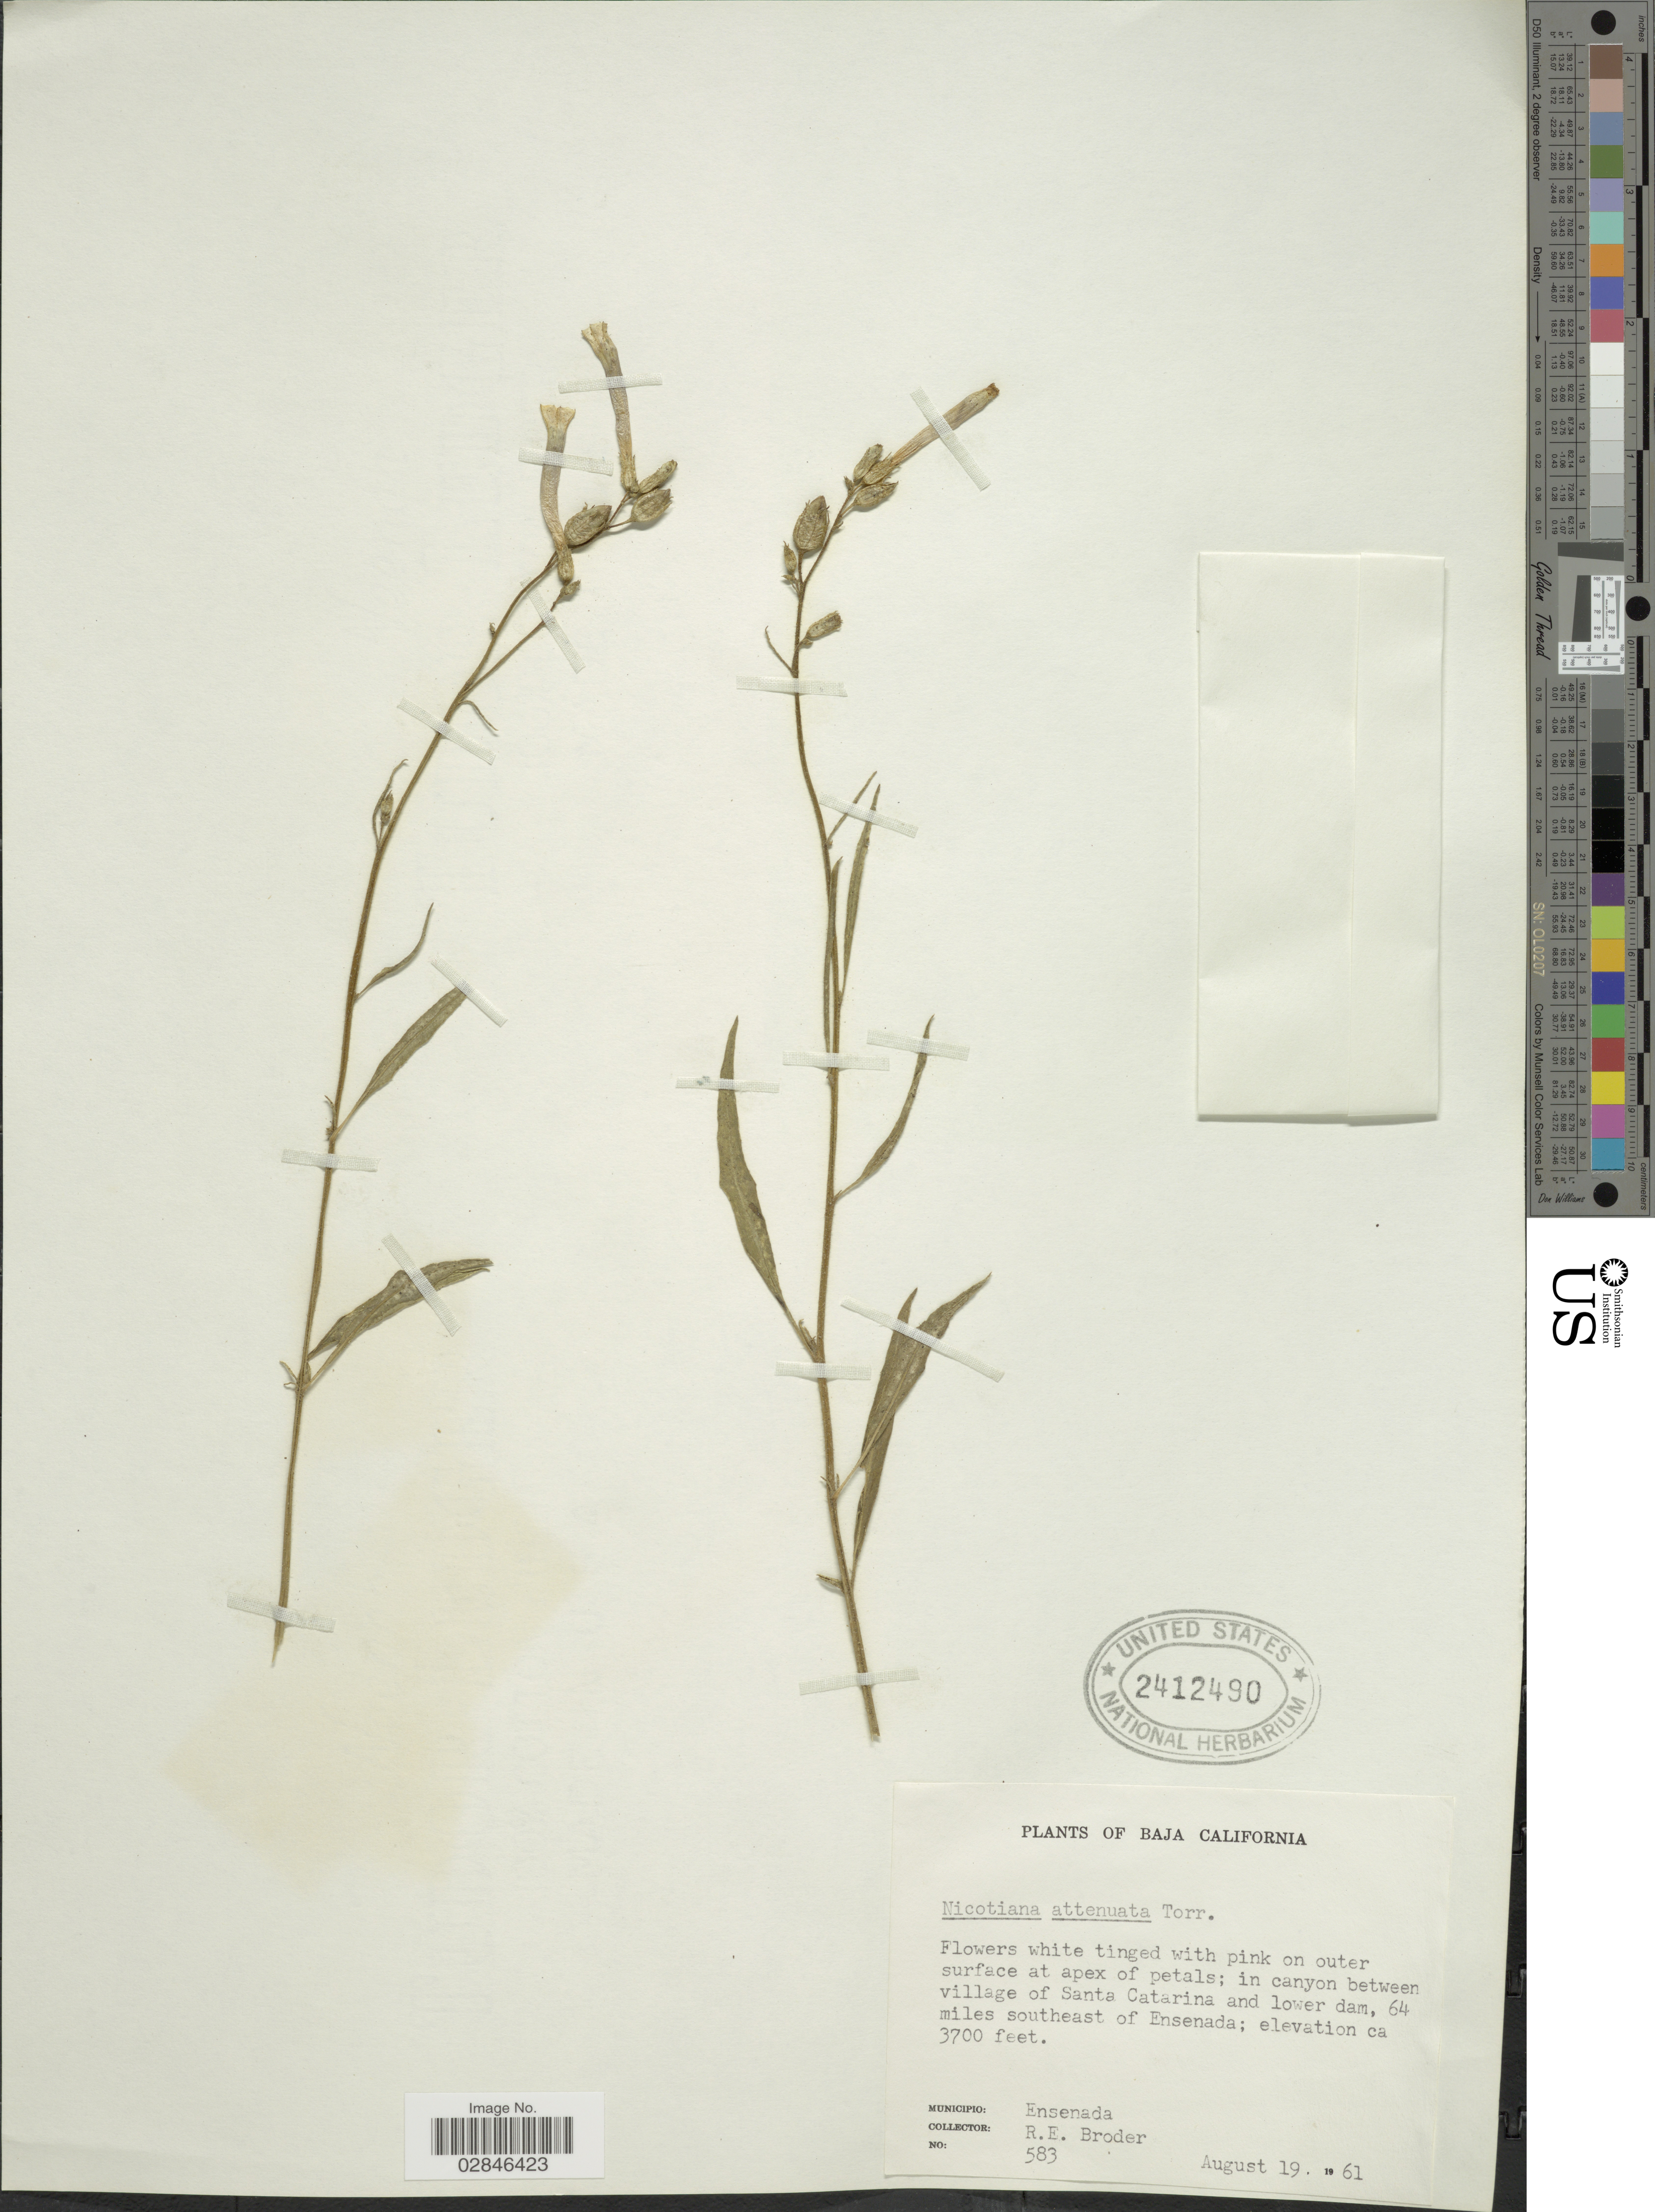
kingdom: Plantae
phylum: Tracheophyta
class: Magnoliopsida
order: Solanales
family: Solanaceae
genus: Nicotiana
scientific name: Nicotiana attenuata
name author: Torr. ex S. Watson in C. King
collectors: R. Broder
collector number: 583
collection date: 1961-08-19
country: Mexico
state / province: Baja California Norte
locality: In canyon between village of Santa Catarina and lower dam, 64 miles southeast of Ensenada. Municipio: Ensenada.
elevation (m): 1128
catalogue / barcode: US 2412490